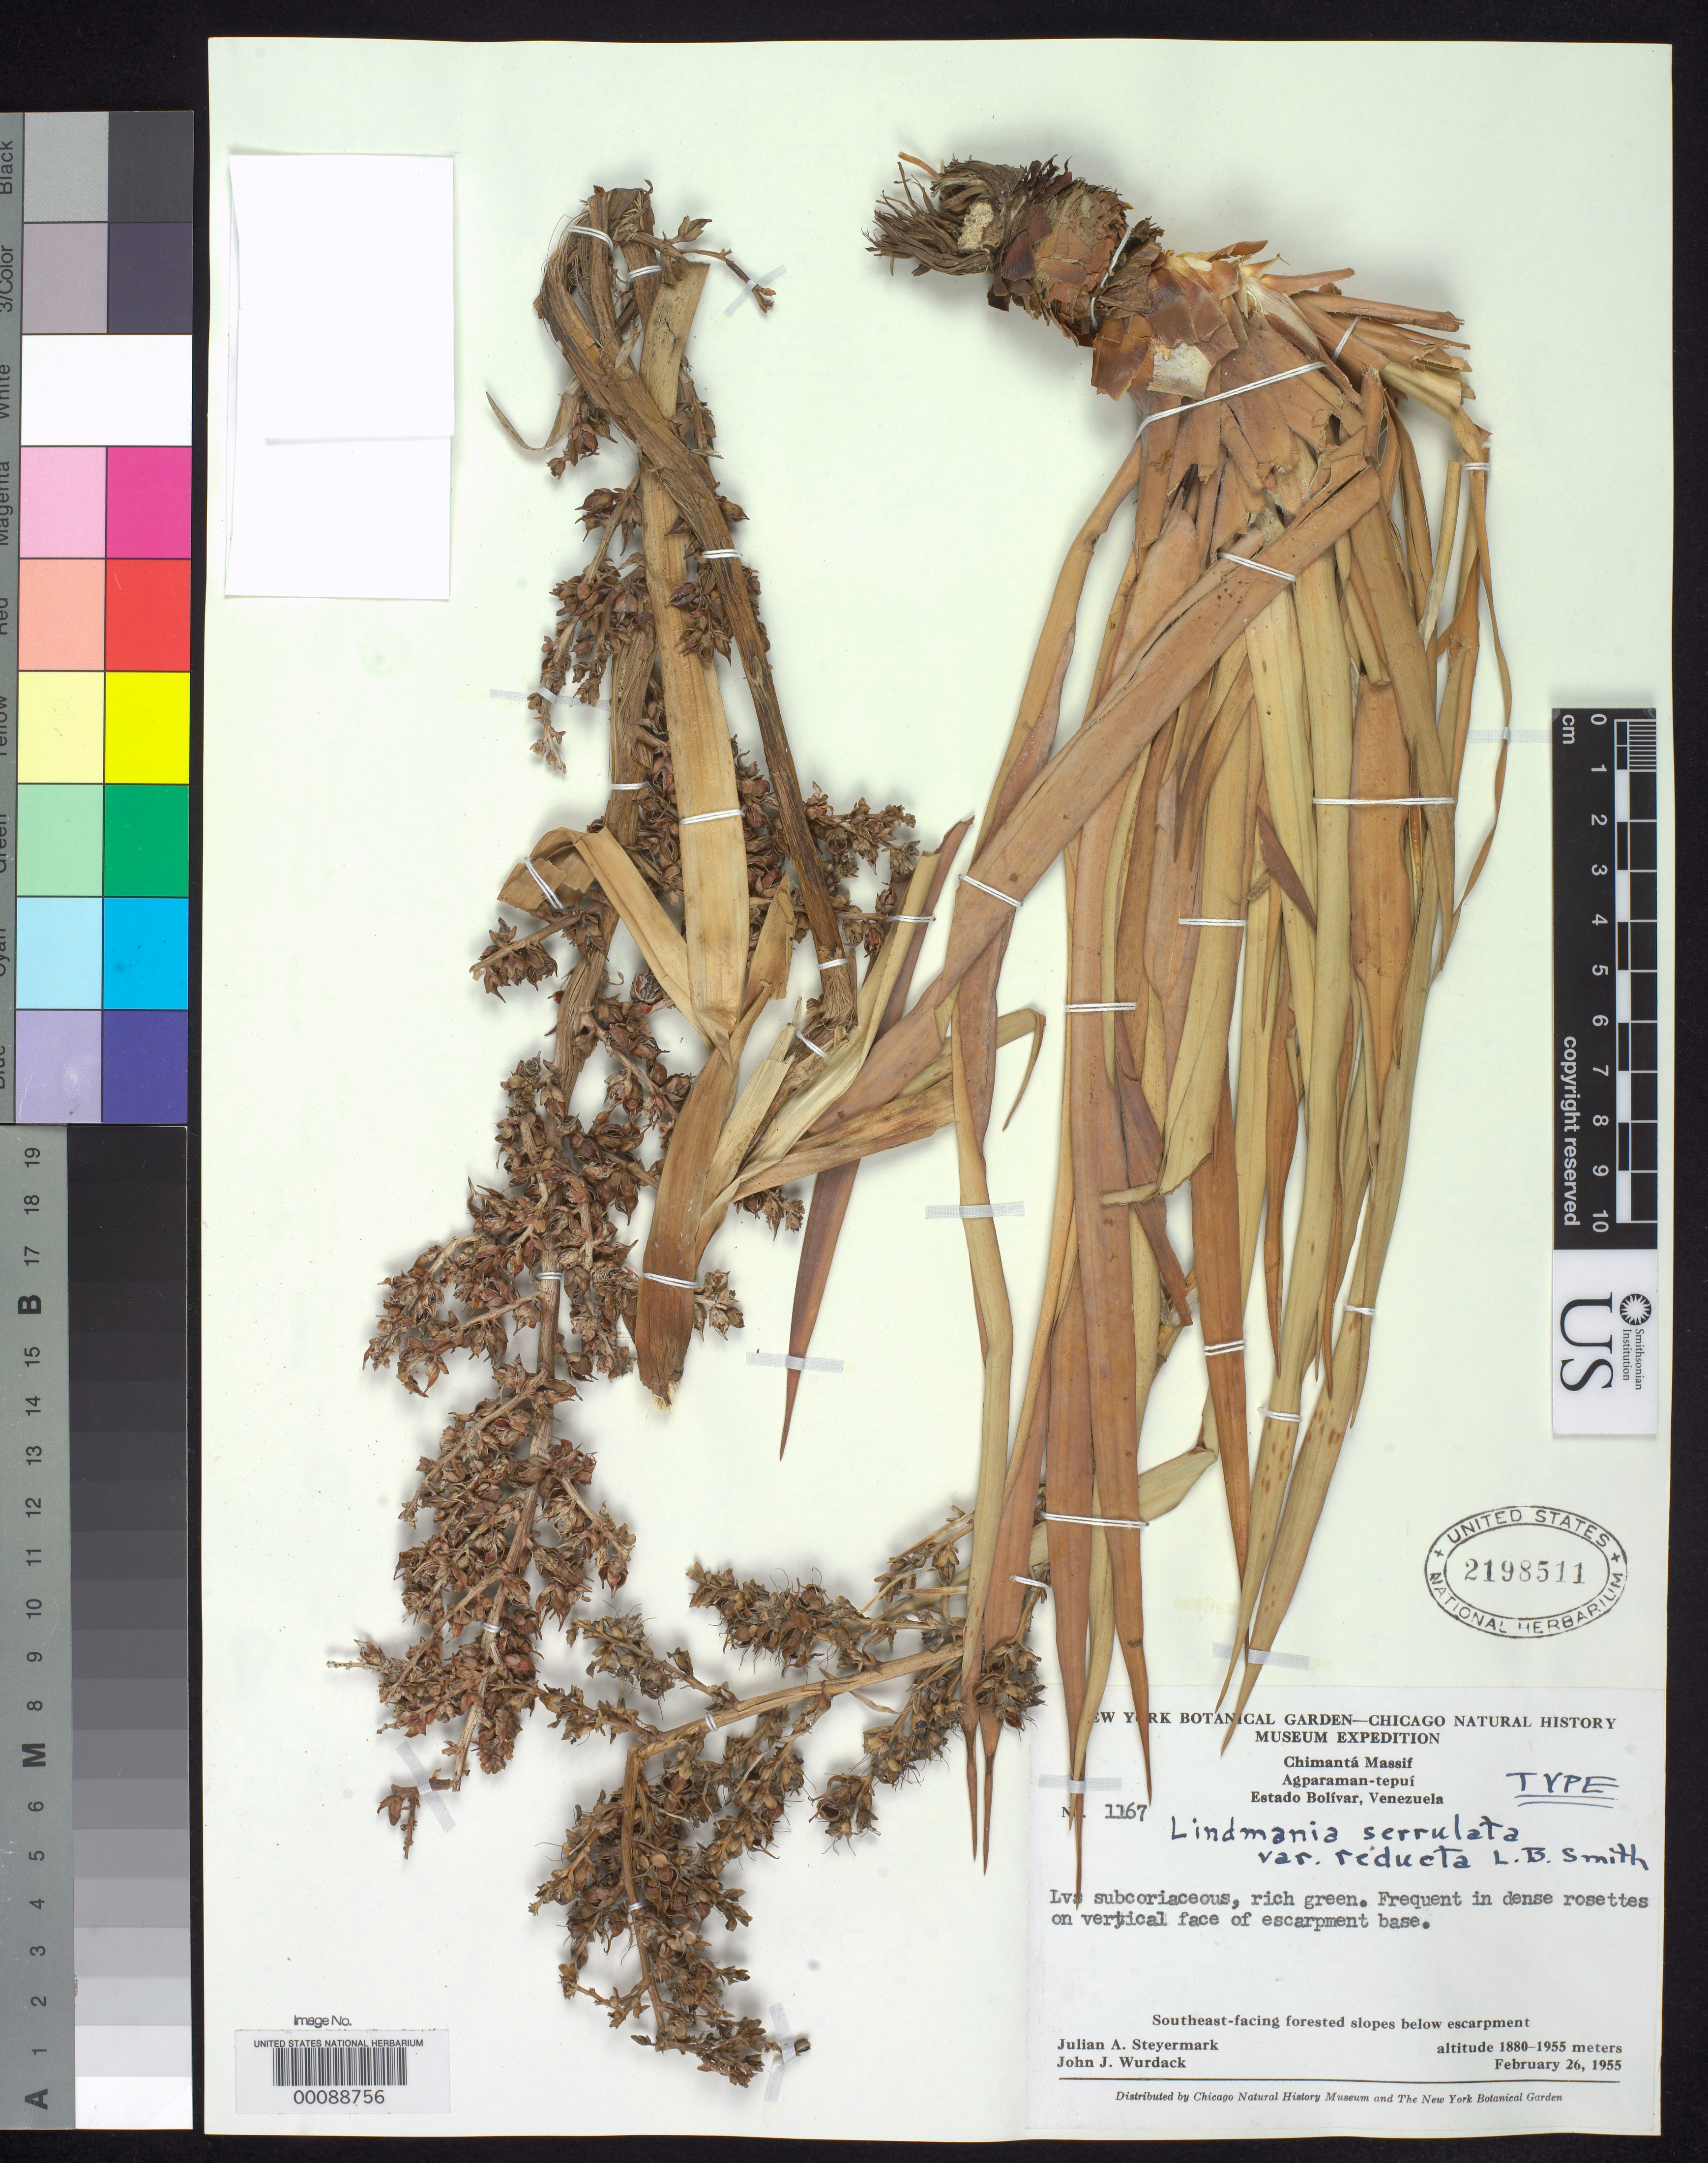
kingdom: Plantae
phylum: Tracheophyta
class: Liliopsida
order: Poales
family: Bromeliaceae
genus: Lindmania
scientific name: Lindmania serrulata var. reducta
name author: L.B. Sm.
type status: Holotype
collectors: J. Steyermark & J. J. Wurdack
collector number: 1167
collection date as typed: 26 Feb 1955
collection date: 1955-02-26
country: Venezuela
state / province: Bolivar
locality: Chimanta Massif, Agparaman-Tepui.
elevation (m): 1955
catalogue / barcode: US 2198511